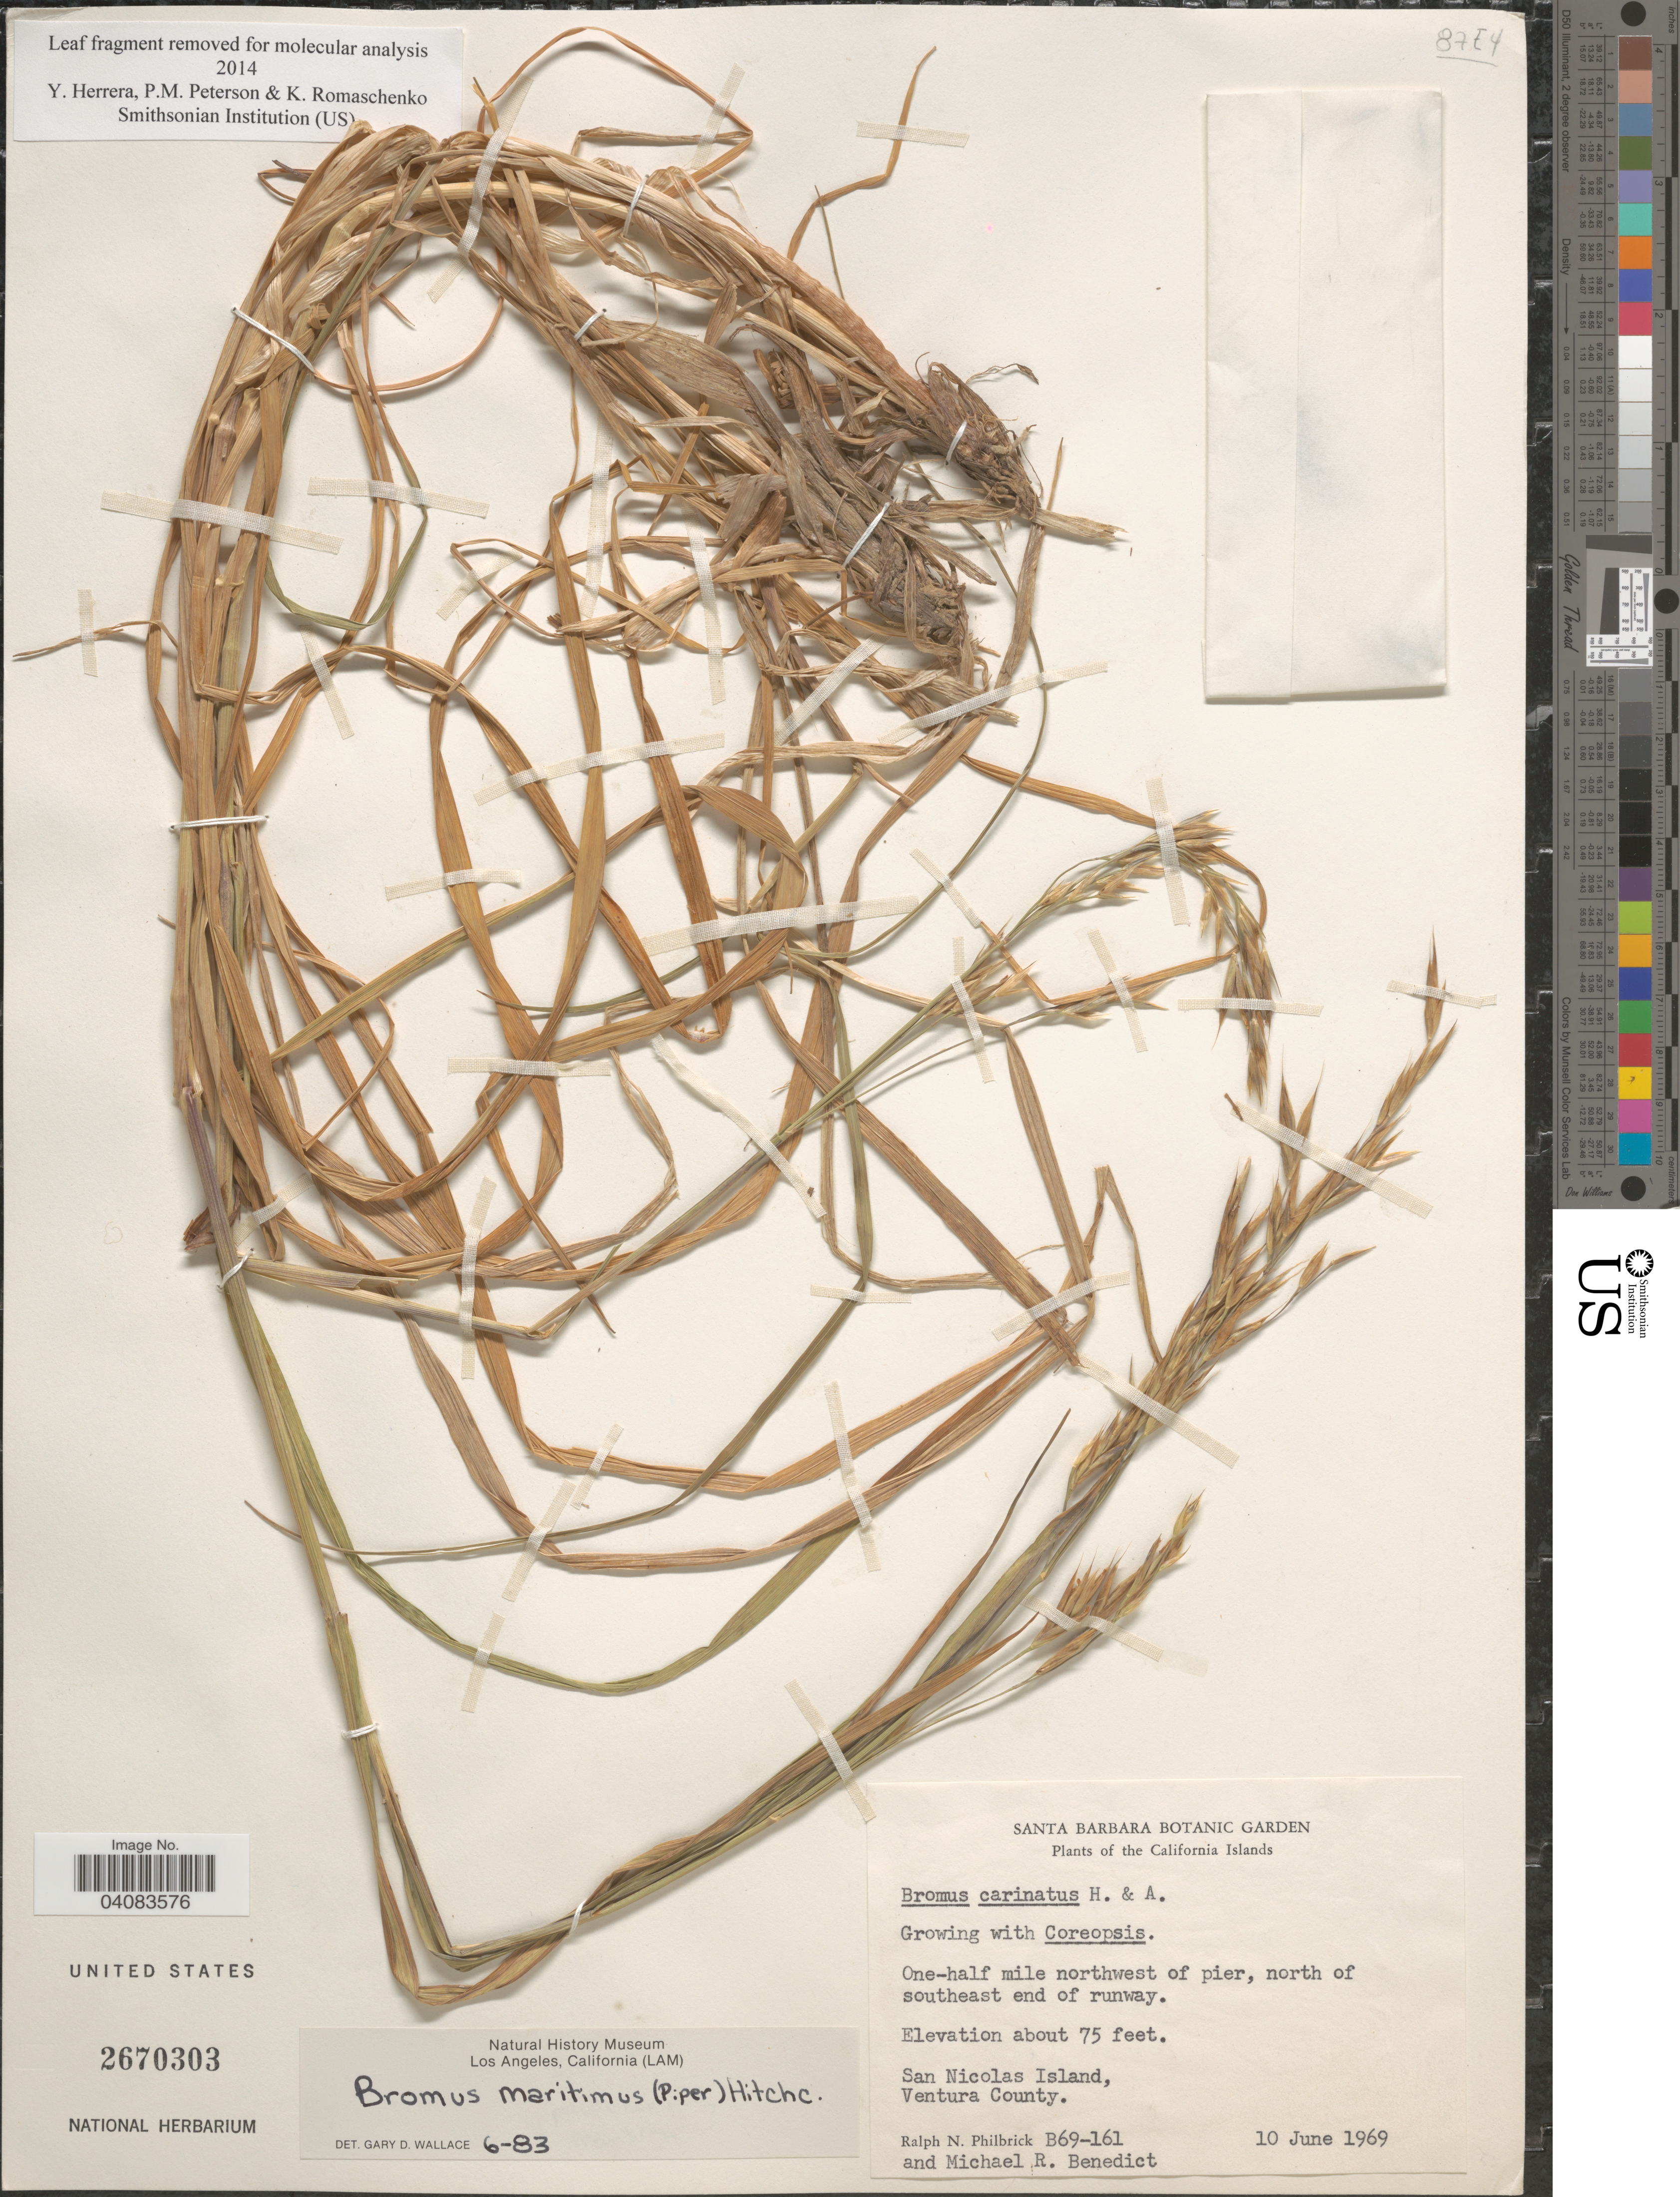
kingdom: Plantae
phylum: Tracheophyta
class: Liliopsida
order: Poales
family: Poaceae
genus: Bromus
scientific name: Bromus marginatus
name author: Nees ex Steud.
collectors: R. Philbrick & M. R. Benedict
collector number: B69-161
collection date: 1969-06-10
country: United States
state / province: California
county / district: Ventura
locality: The California Islands. One-half mile northwest of pier, north of southeast end of runway. San Nicolas Island, Ventura County.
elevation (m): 23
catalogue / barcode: US 2670303